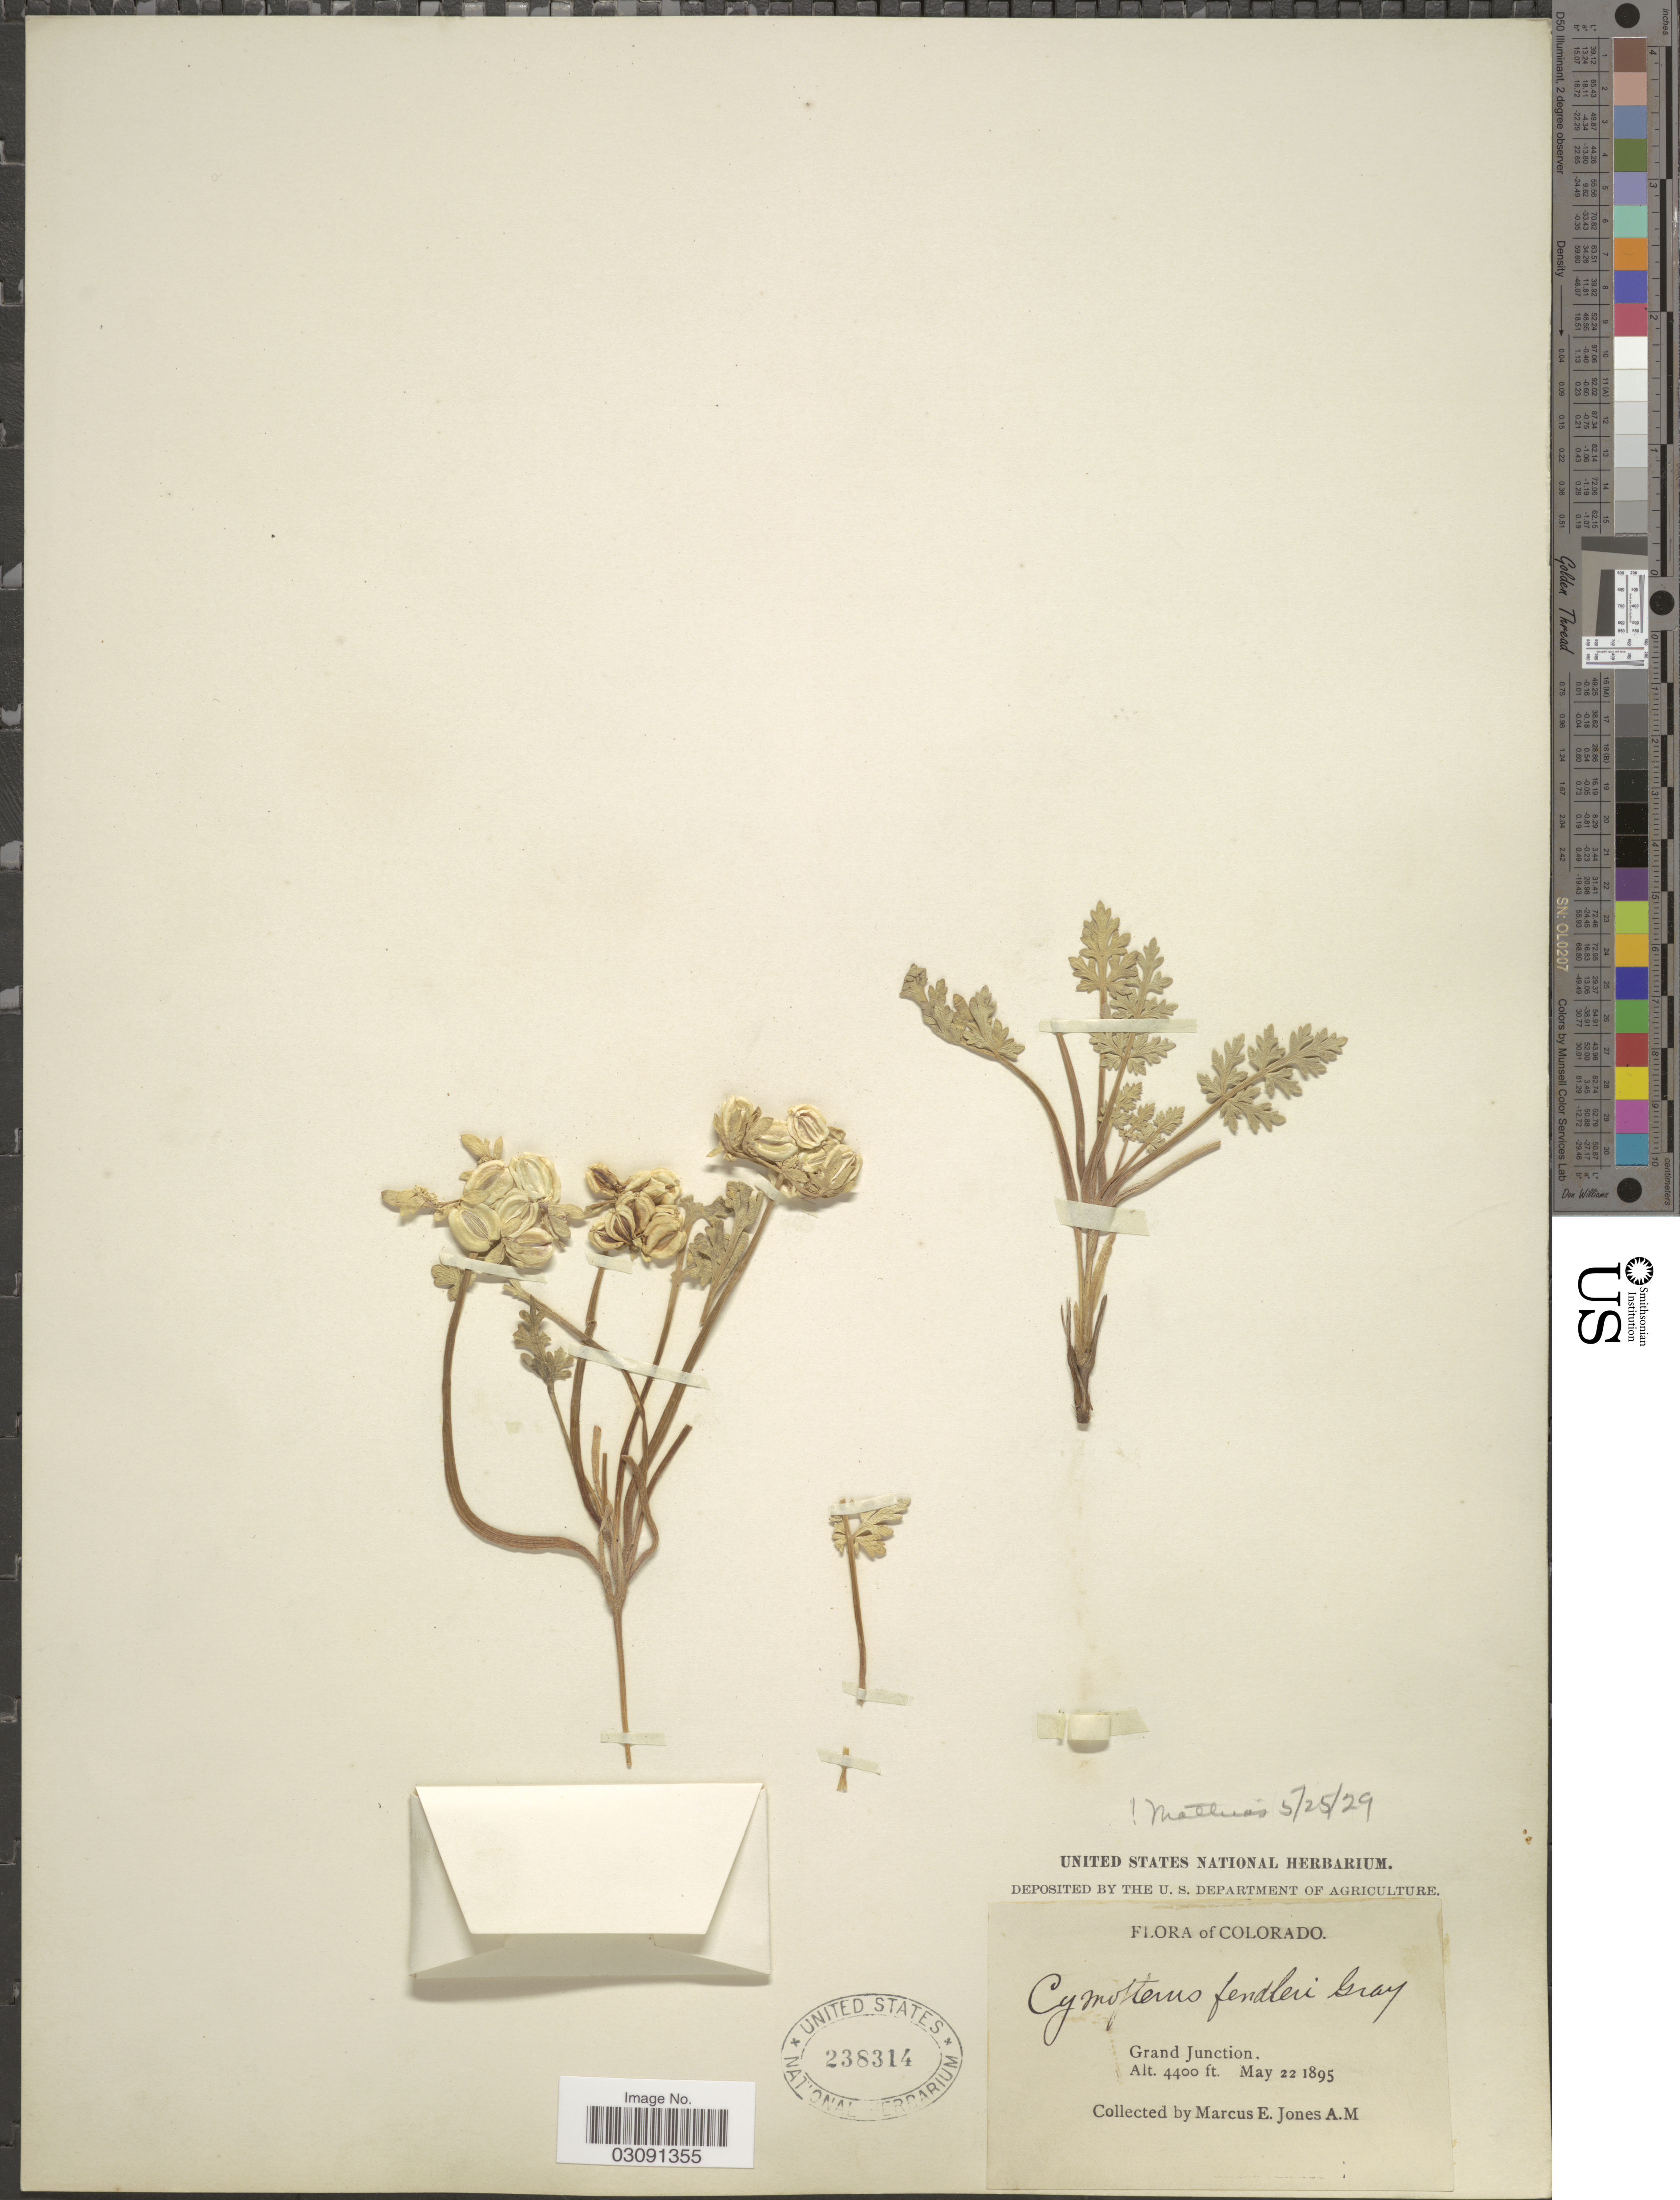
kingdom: Plantae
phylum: Tracheophyta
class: Magnoliopsida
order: Apiales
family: Apiaceae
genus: Cymopterus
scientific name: Cymopterus fendleri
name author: A. Gray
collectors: M. E. Jones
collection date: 1895-05-22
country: United States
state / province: Colorado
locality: Grand Junction.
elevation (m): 1341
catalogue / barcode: US 238314